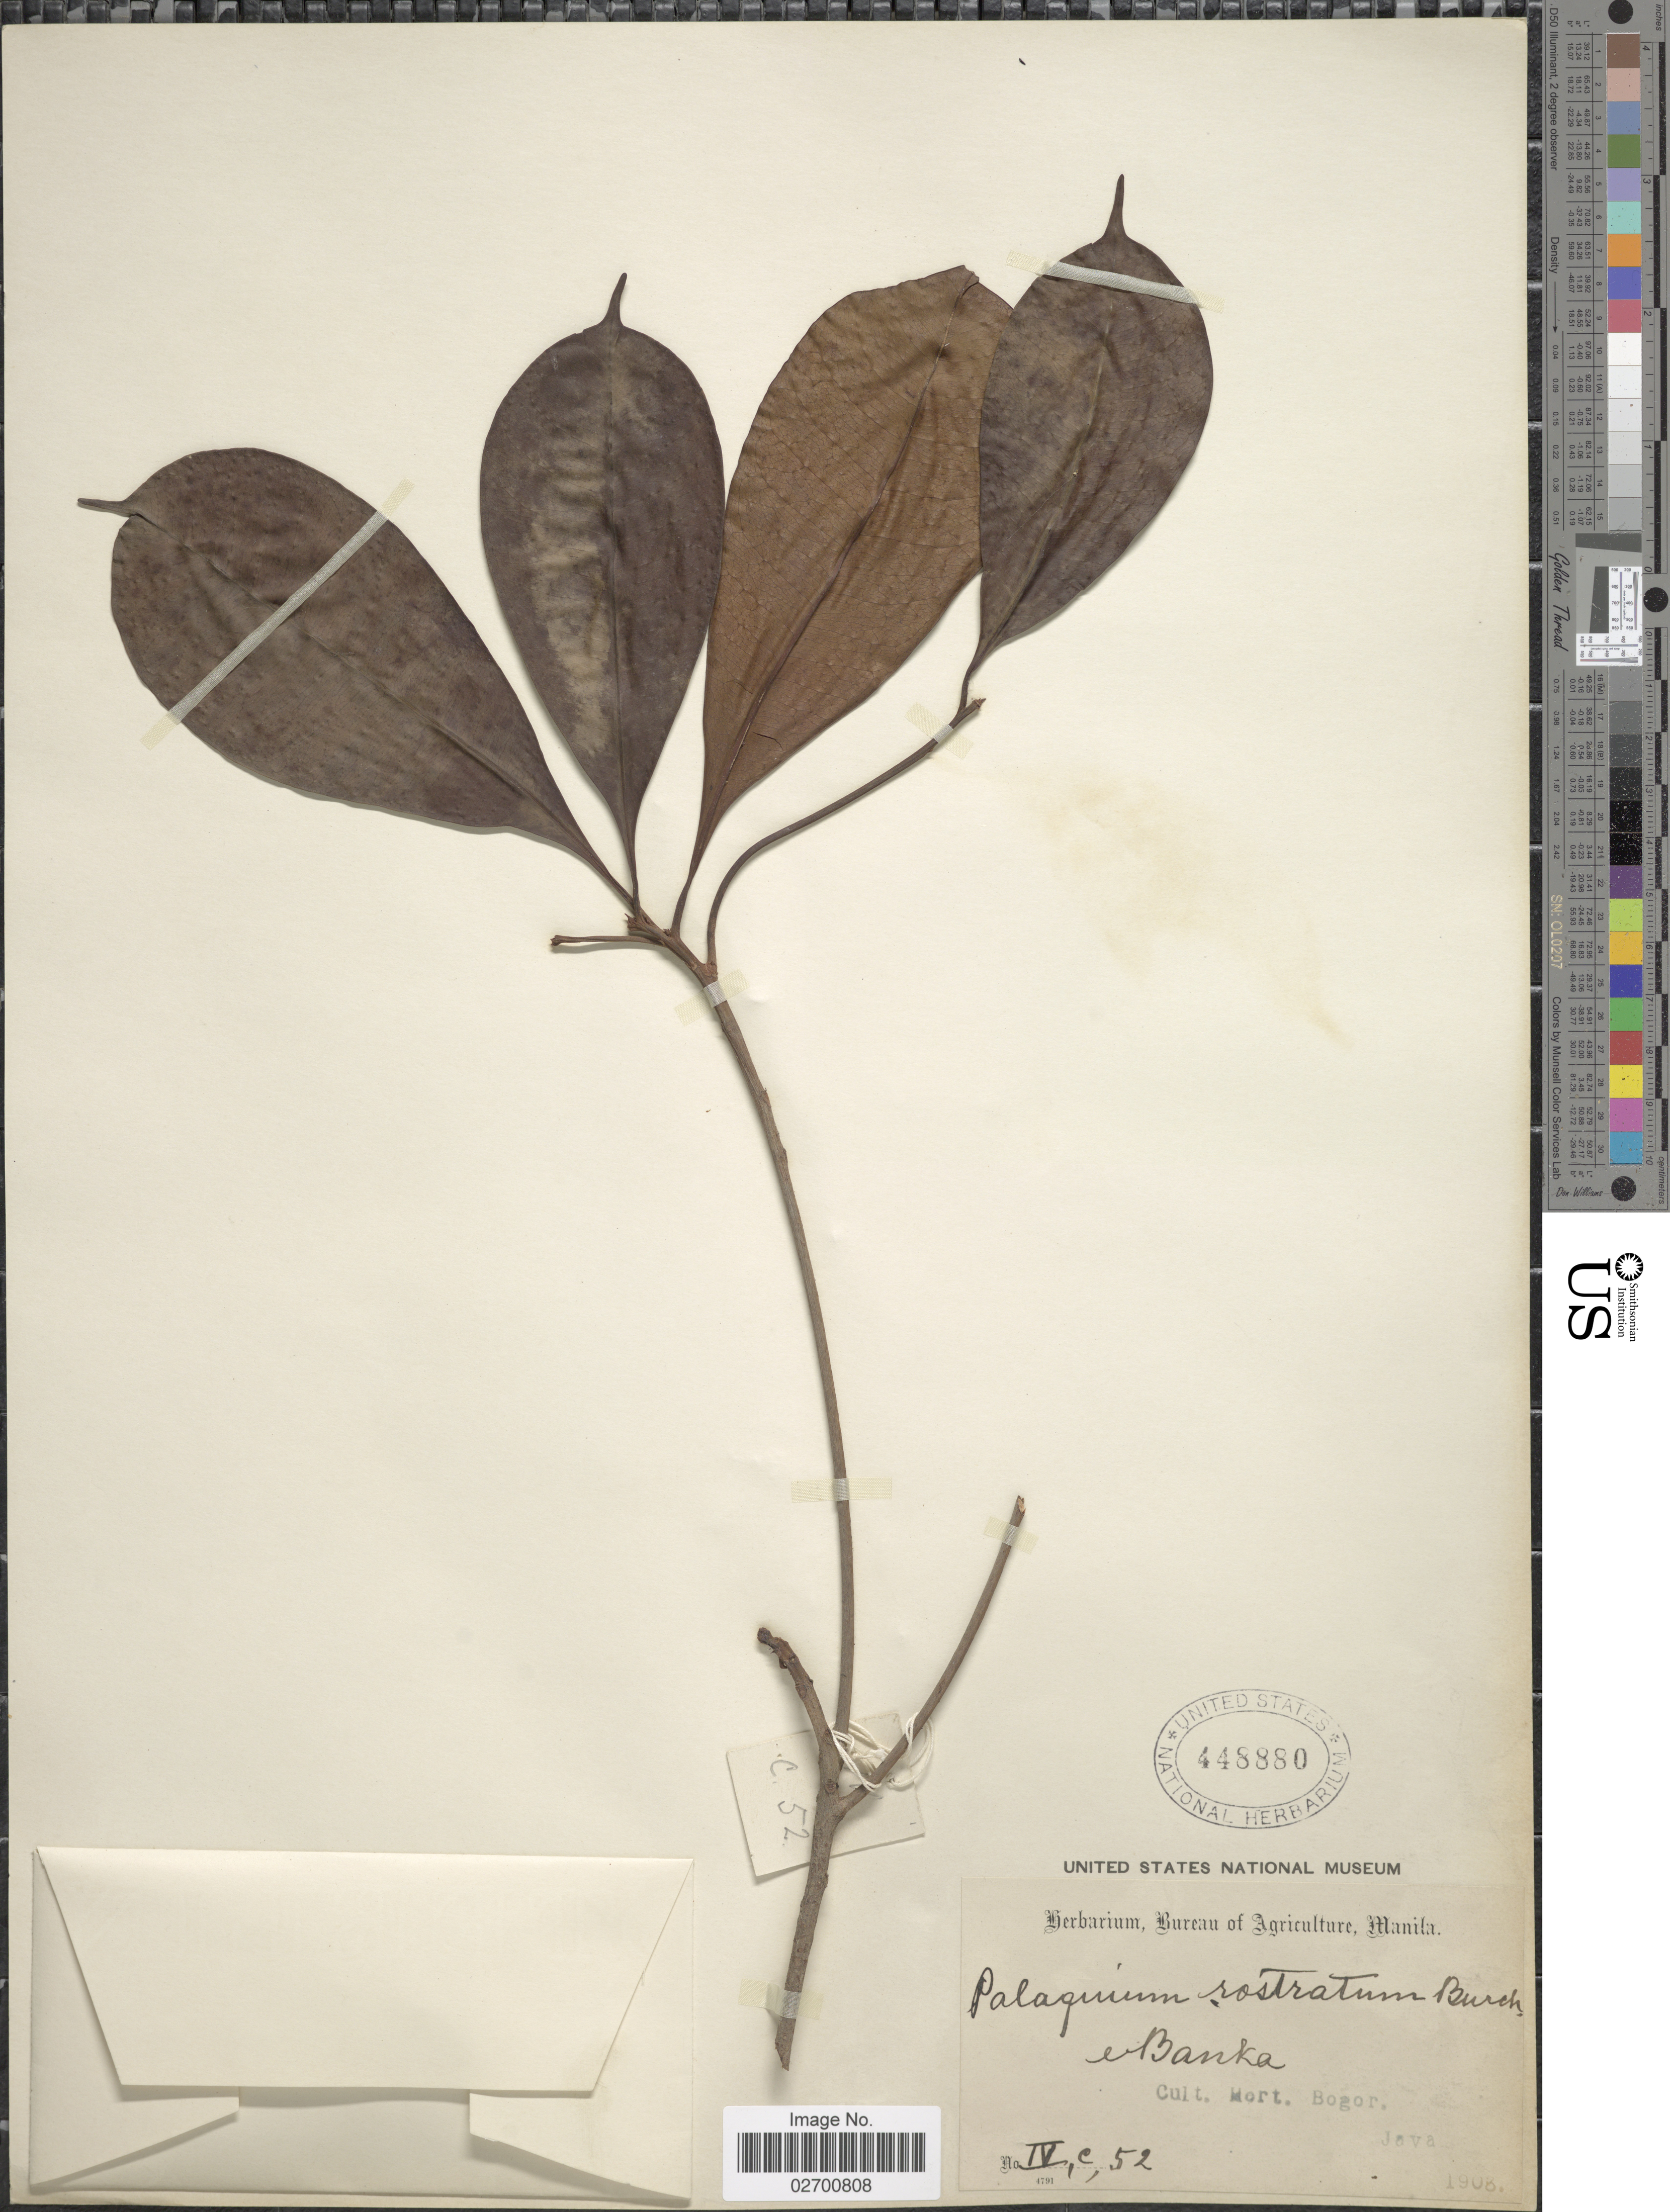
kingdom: Plantae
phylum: Tracheophyta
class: Magnoliopsida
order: Ericales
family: Sapotaceae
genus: Palaquium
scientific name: Palaquium rostratum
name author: (Miq.) Burck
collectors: ex Herb. Bur. Agric. Manila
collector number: IV, C, 52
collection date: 1903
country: Indonesia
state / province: Java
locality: Cult. Hort. Bogor. e Banka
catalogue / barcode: US 448880